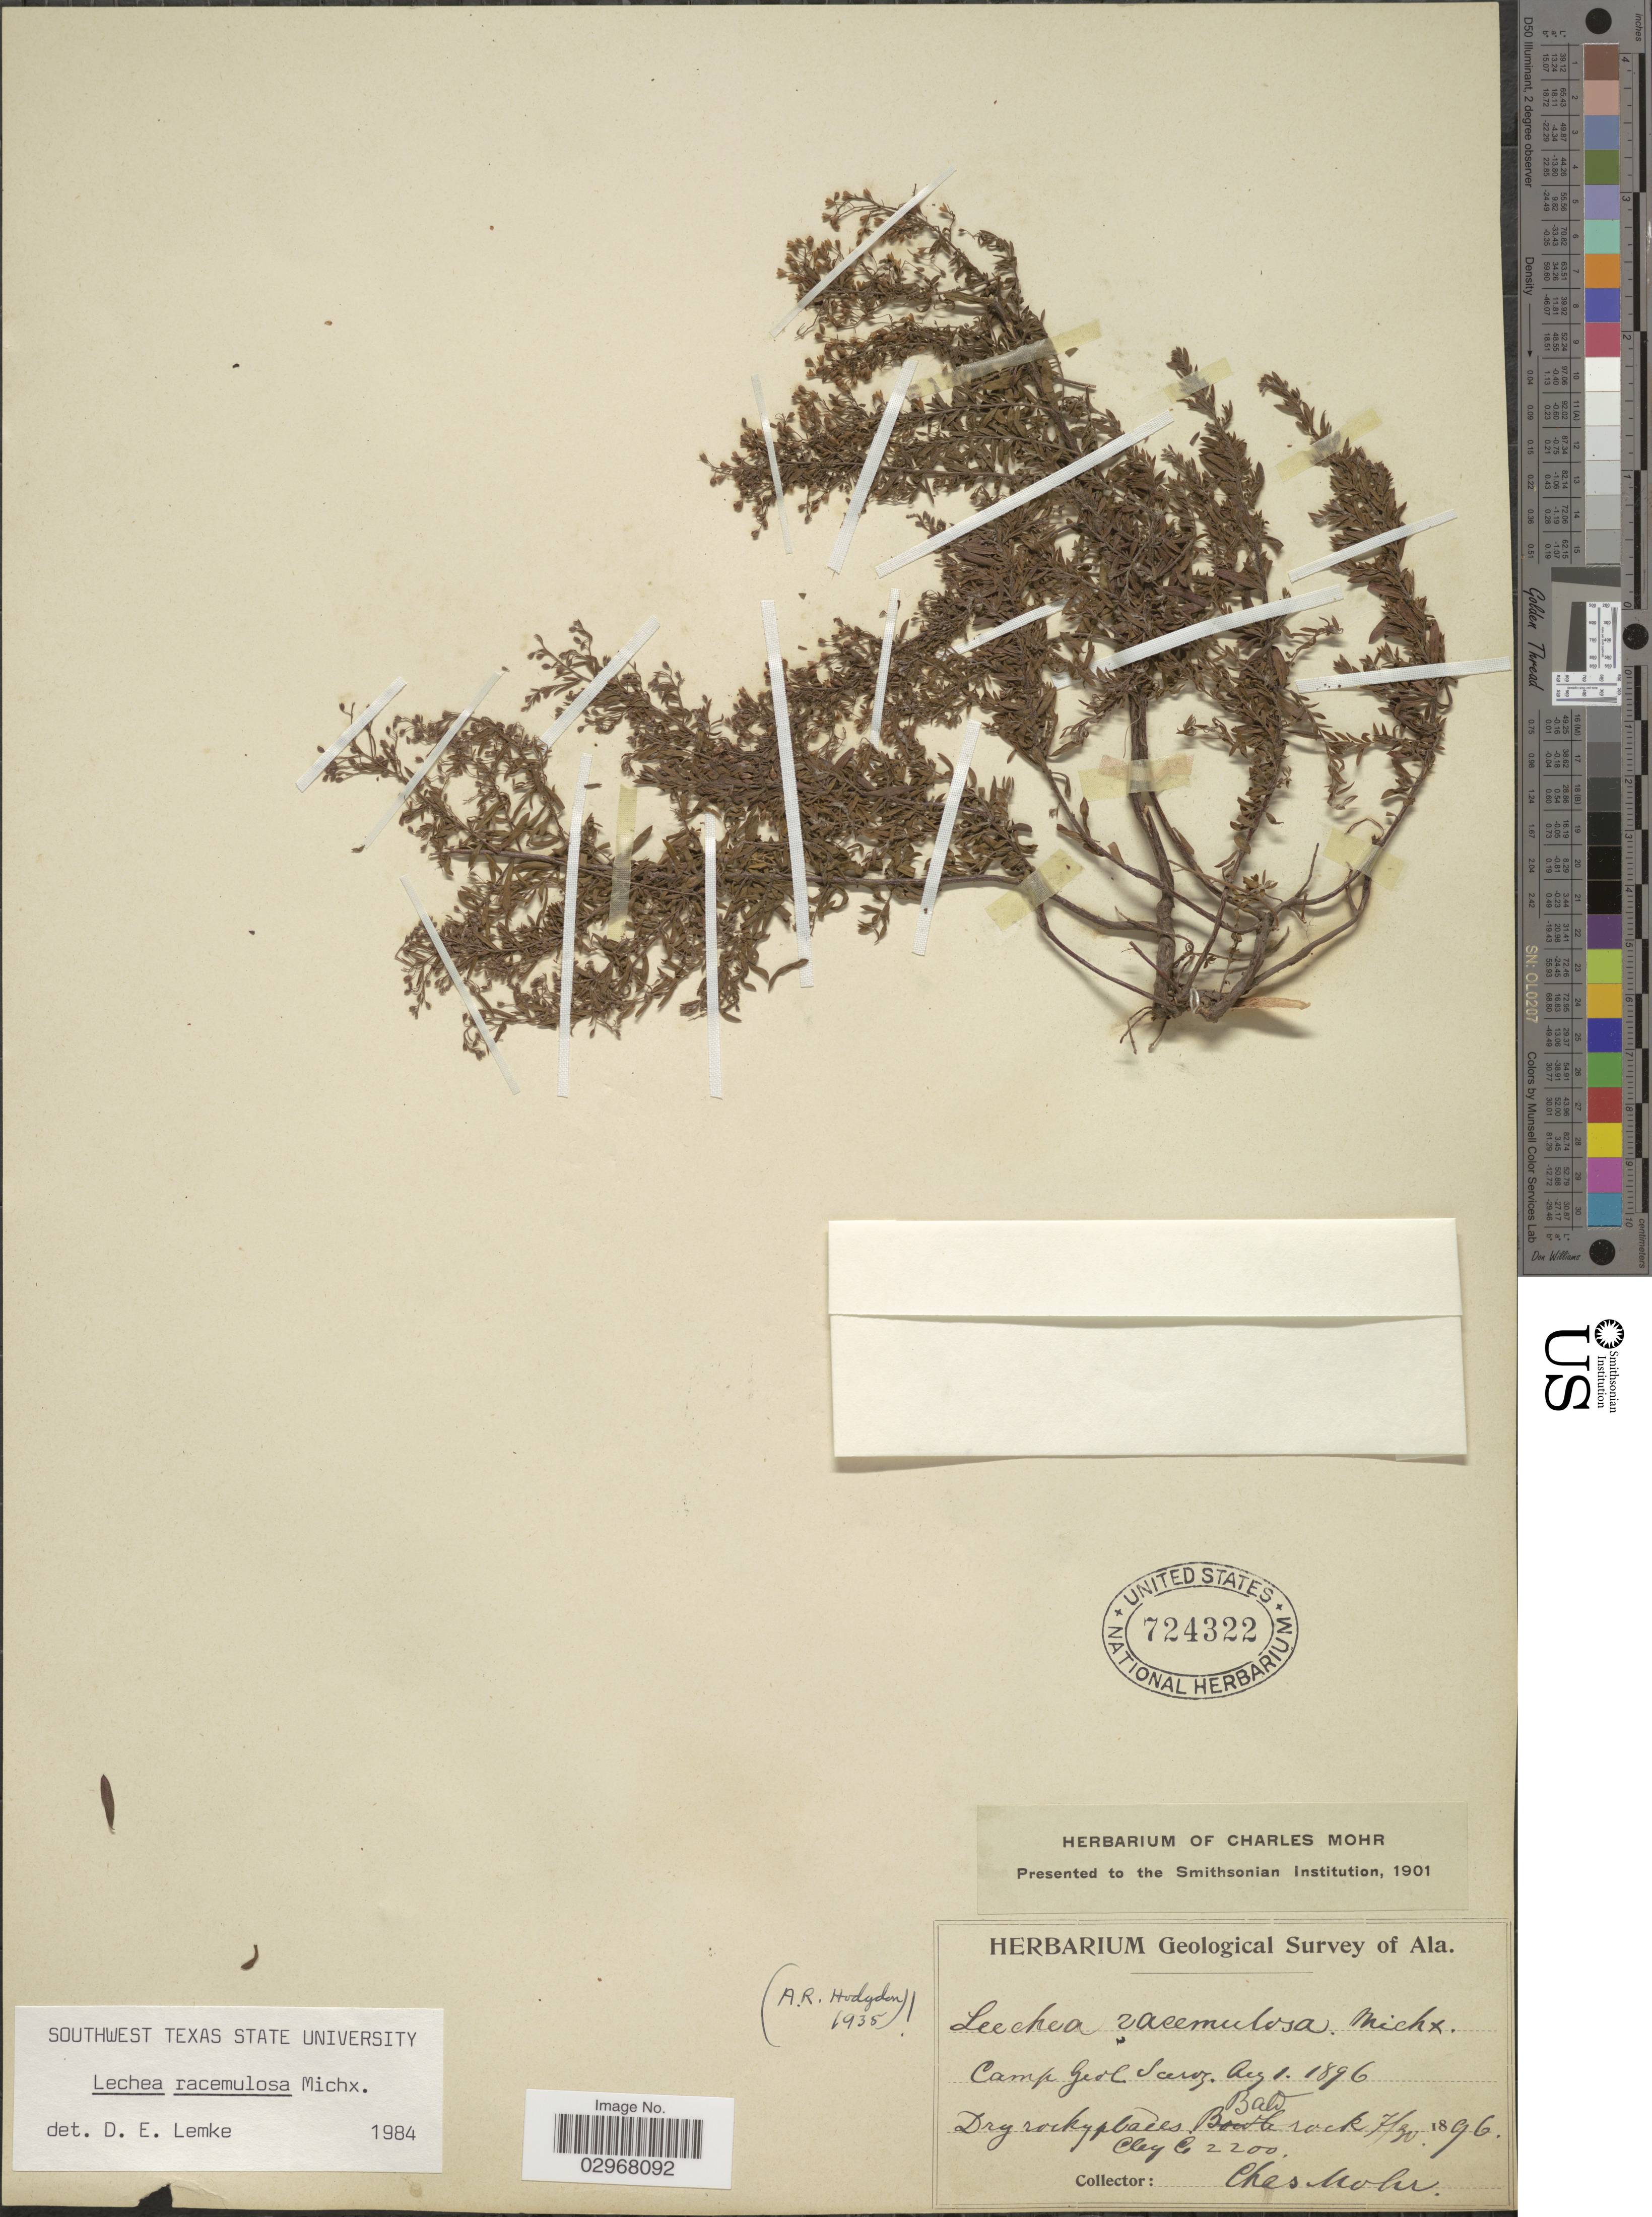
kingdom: Plantae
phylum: Tracheophyta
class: Magnoliopsida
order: Malvales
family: Cistaceae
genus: Lechea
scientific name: Lechea racemulosa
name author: Michx.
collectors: C. T. Mohr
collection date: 1896-07-30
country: United States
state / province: Alabama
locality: Clay Co.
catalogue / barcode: US 724322